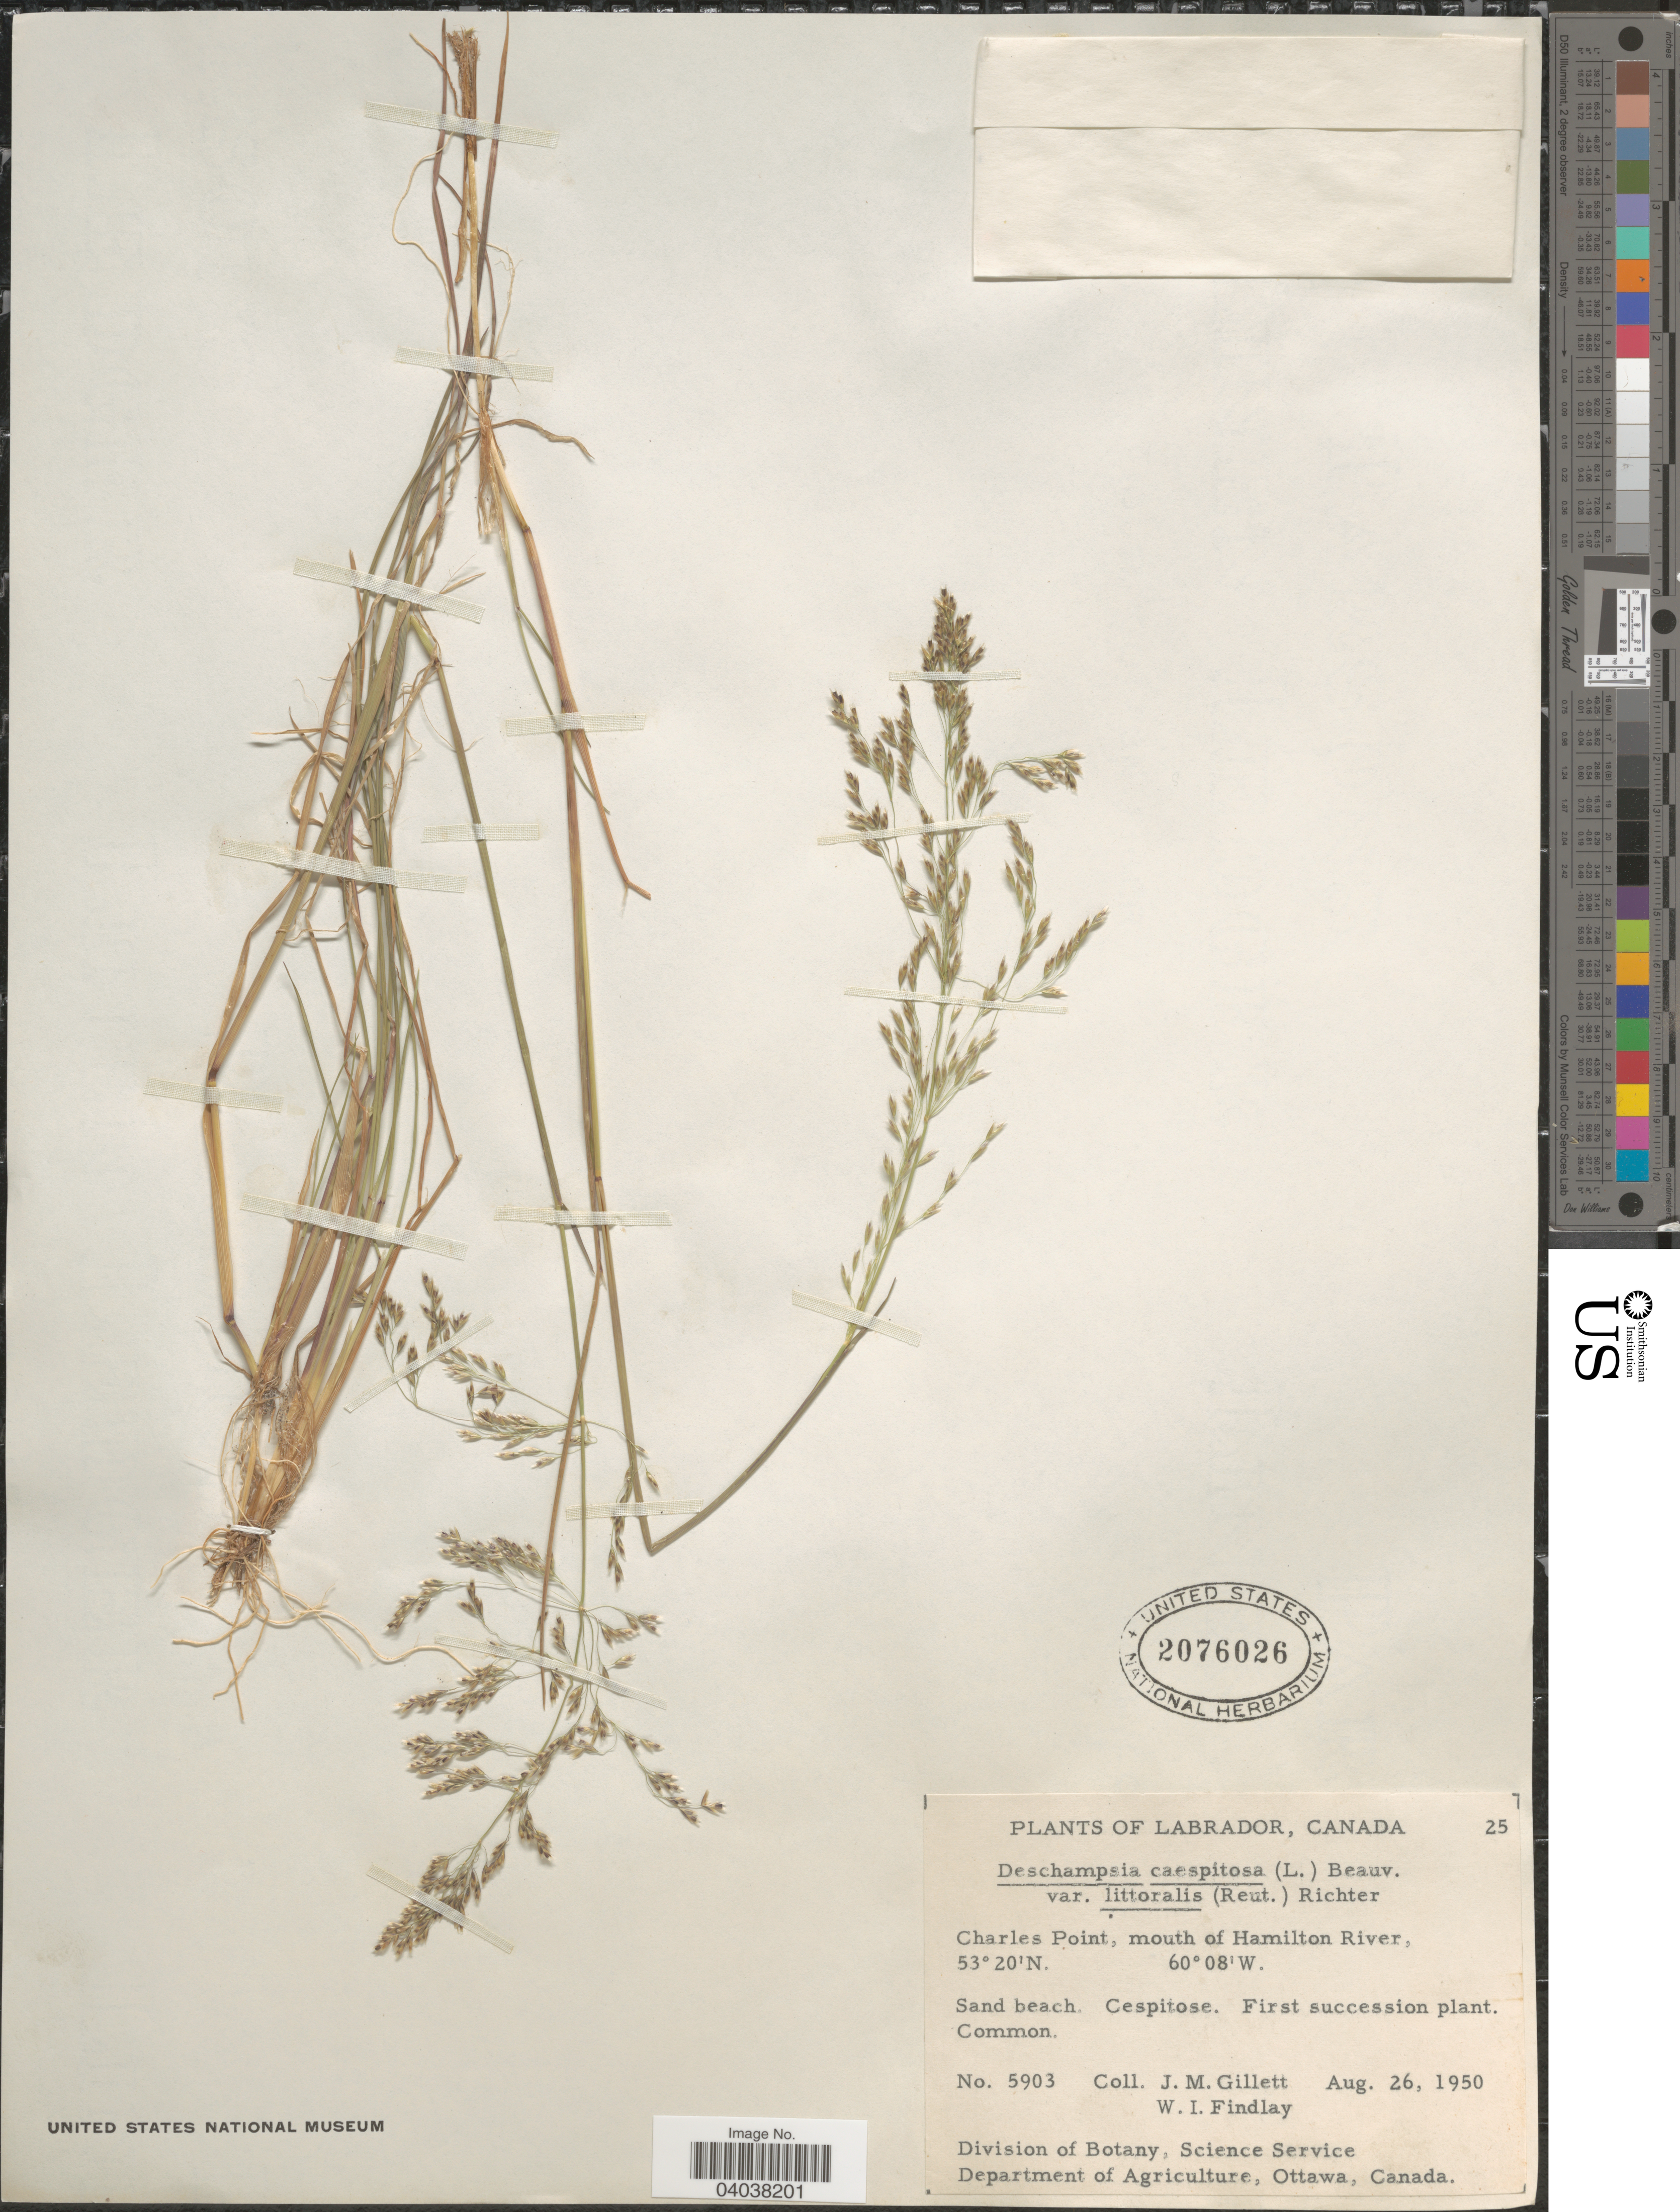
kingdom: Plantae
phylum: Tracheophyta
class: Liliopsida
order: Poales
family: Poaceae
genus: Deschampsia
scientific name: Deschampsia cespitosa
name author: (L.) P. Beauv.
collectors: J. M. Gillet & W. Findlay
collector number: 5903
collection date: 1950-08-26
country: Canada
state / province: Newfoundland and Labrador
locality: Labrador. Charles Point, mouth of Hamilton River.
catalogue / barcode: US 2076026